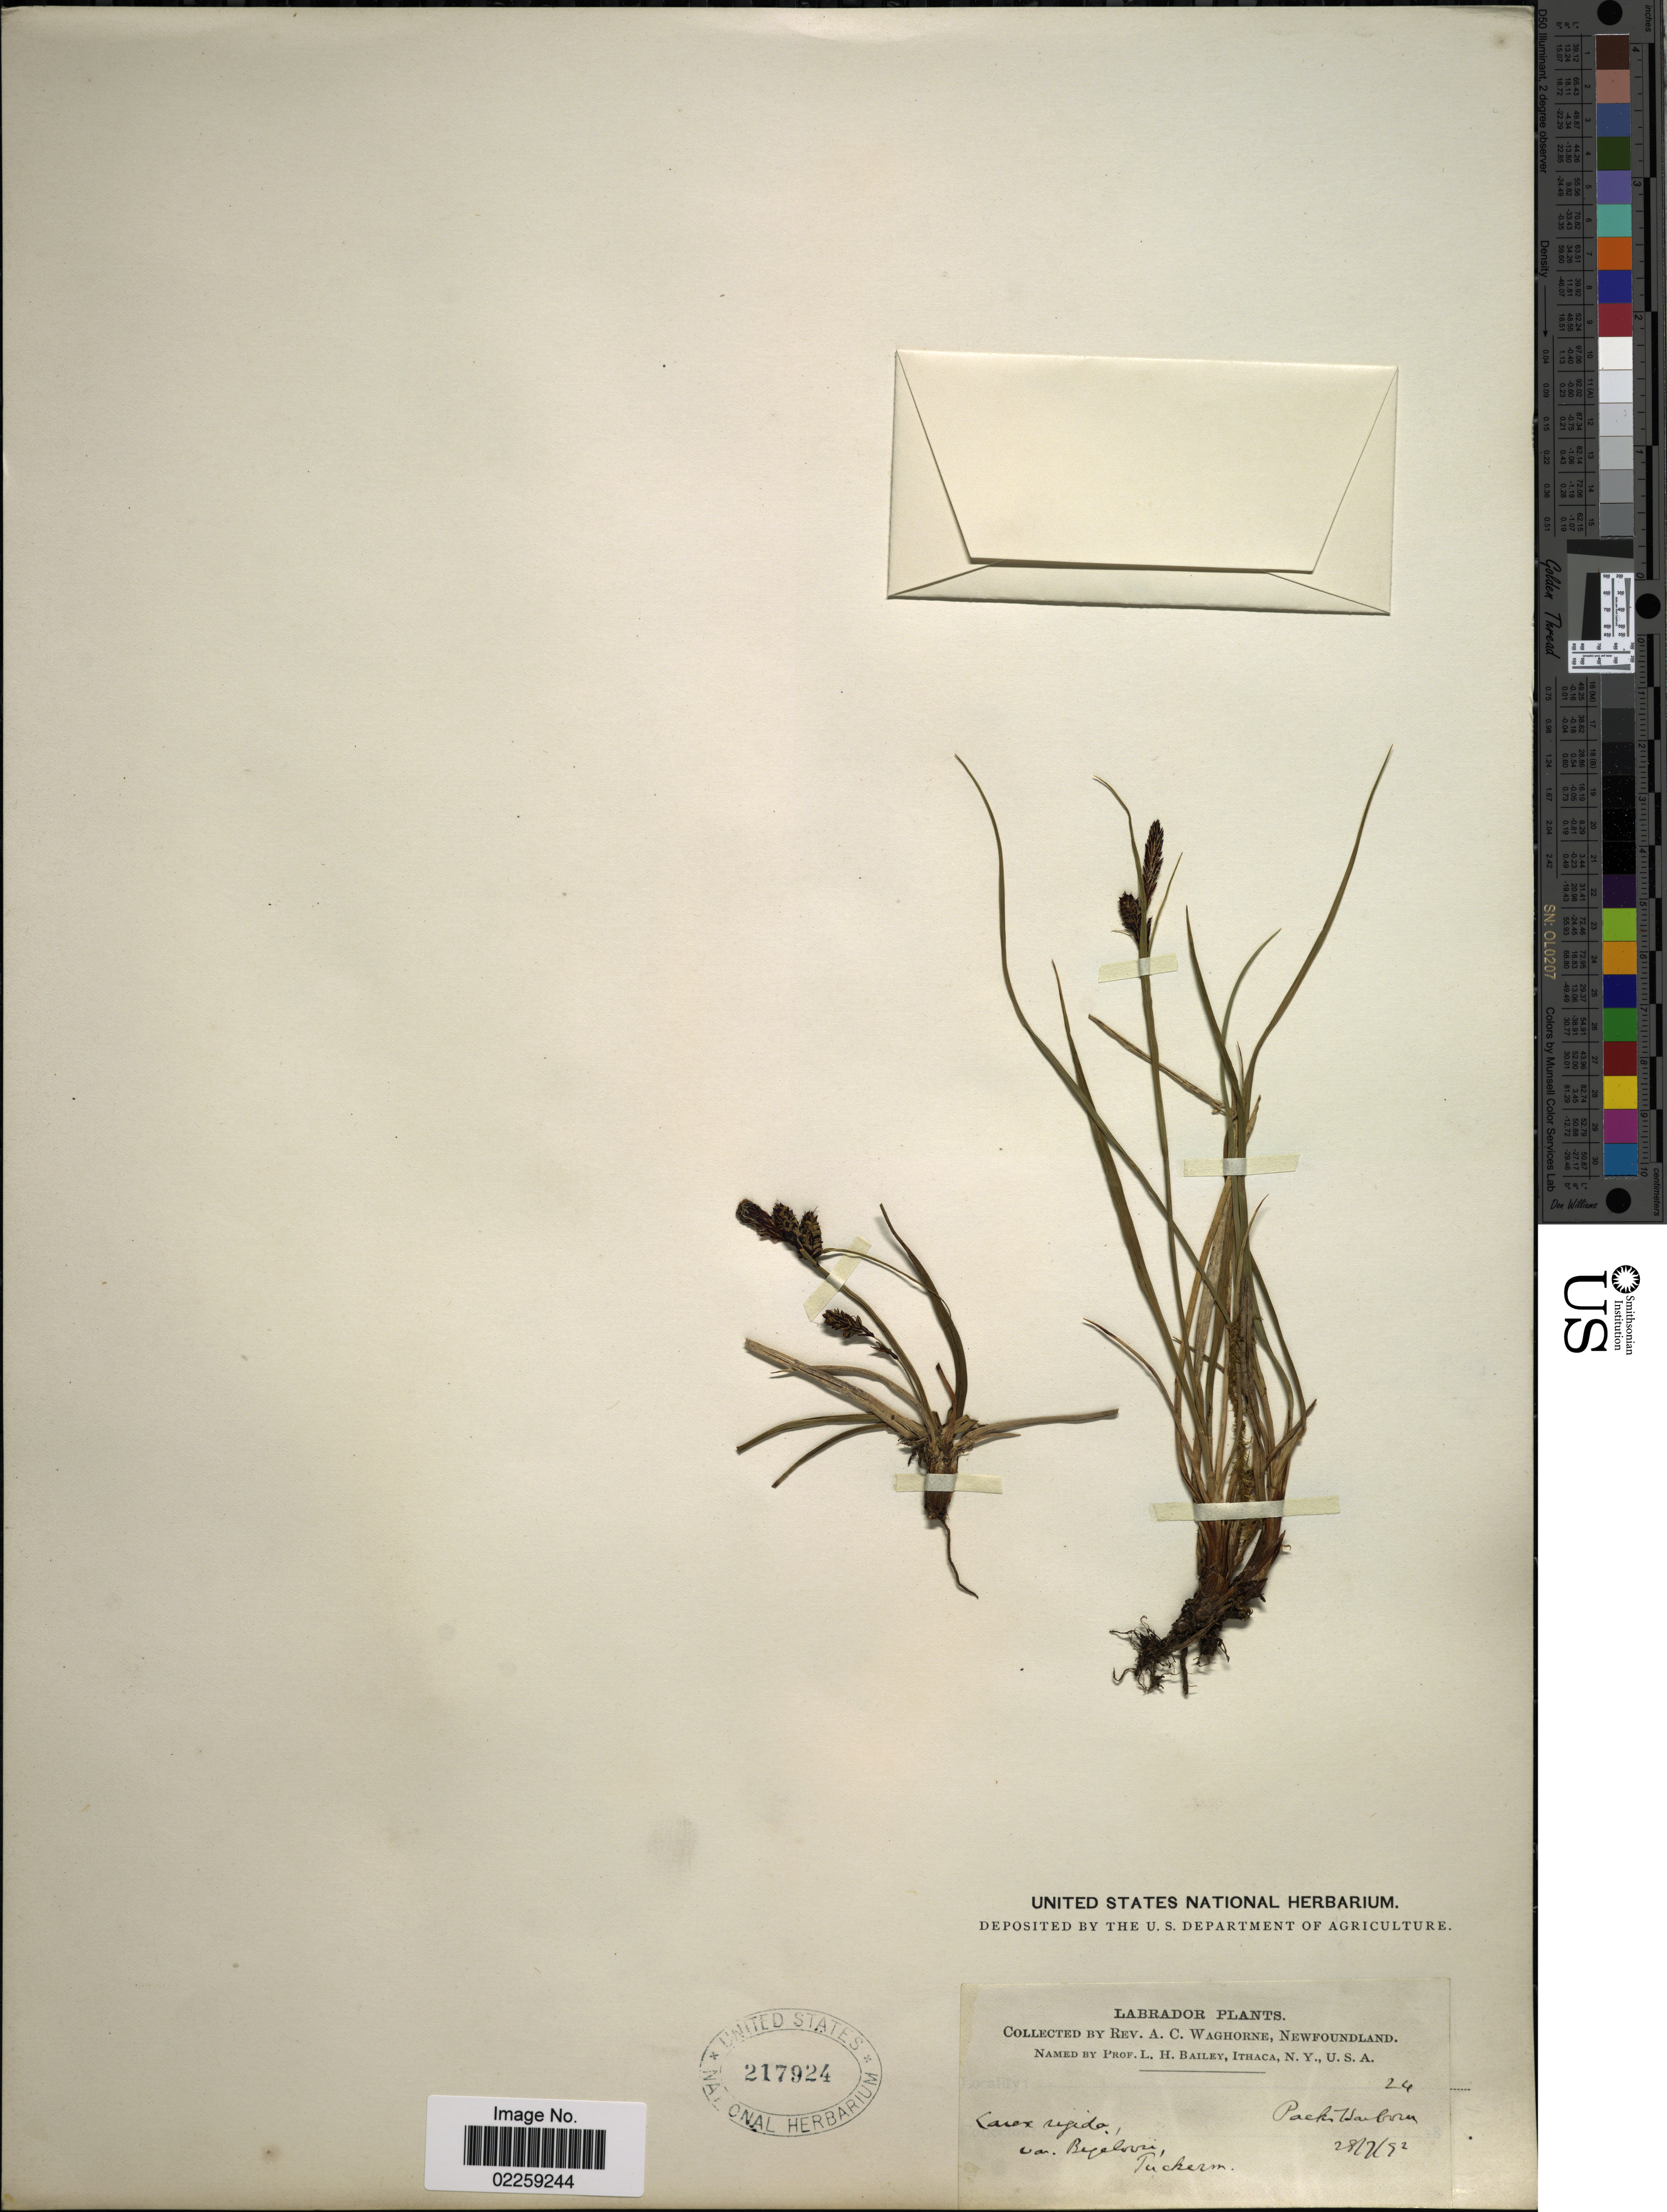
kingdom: Plantae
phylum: Tracheophyta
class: Liliopsida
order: Poales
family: Cyperaceae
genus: Carex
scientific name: Carex bigelowii subsp. bigelowii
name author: Torr. ex Schwein.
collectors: A. Waghorne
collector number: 24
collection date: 1892-07-28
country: Canada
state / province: Newfoundland and Labrador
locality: Labrador, Packs Harbour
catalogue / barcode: US 217924